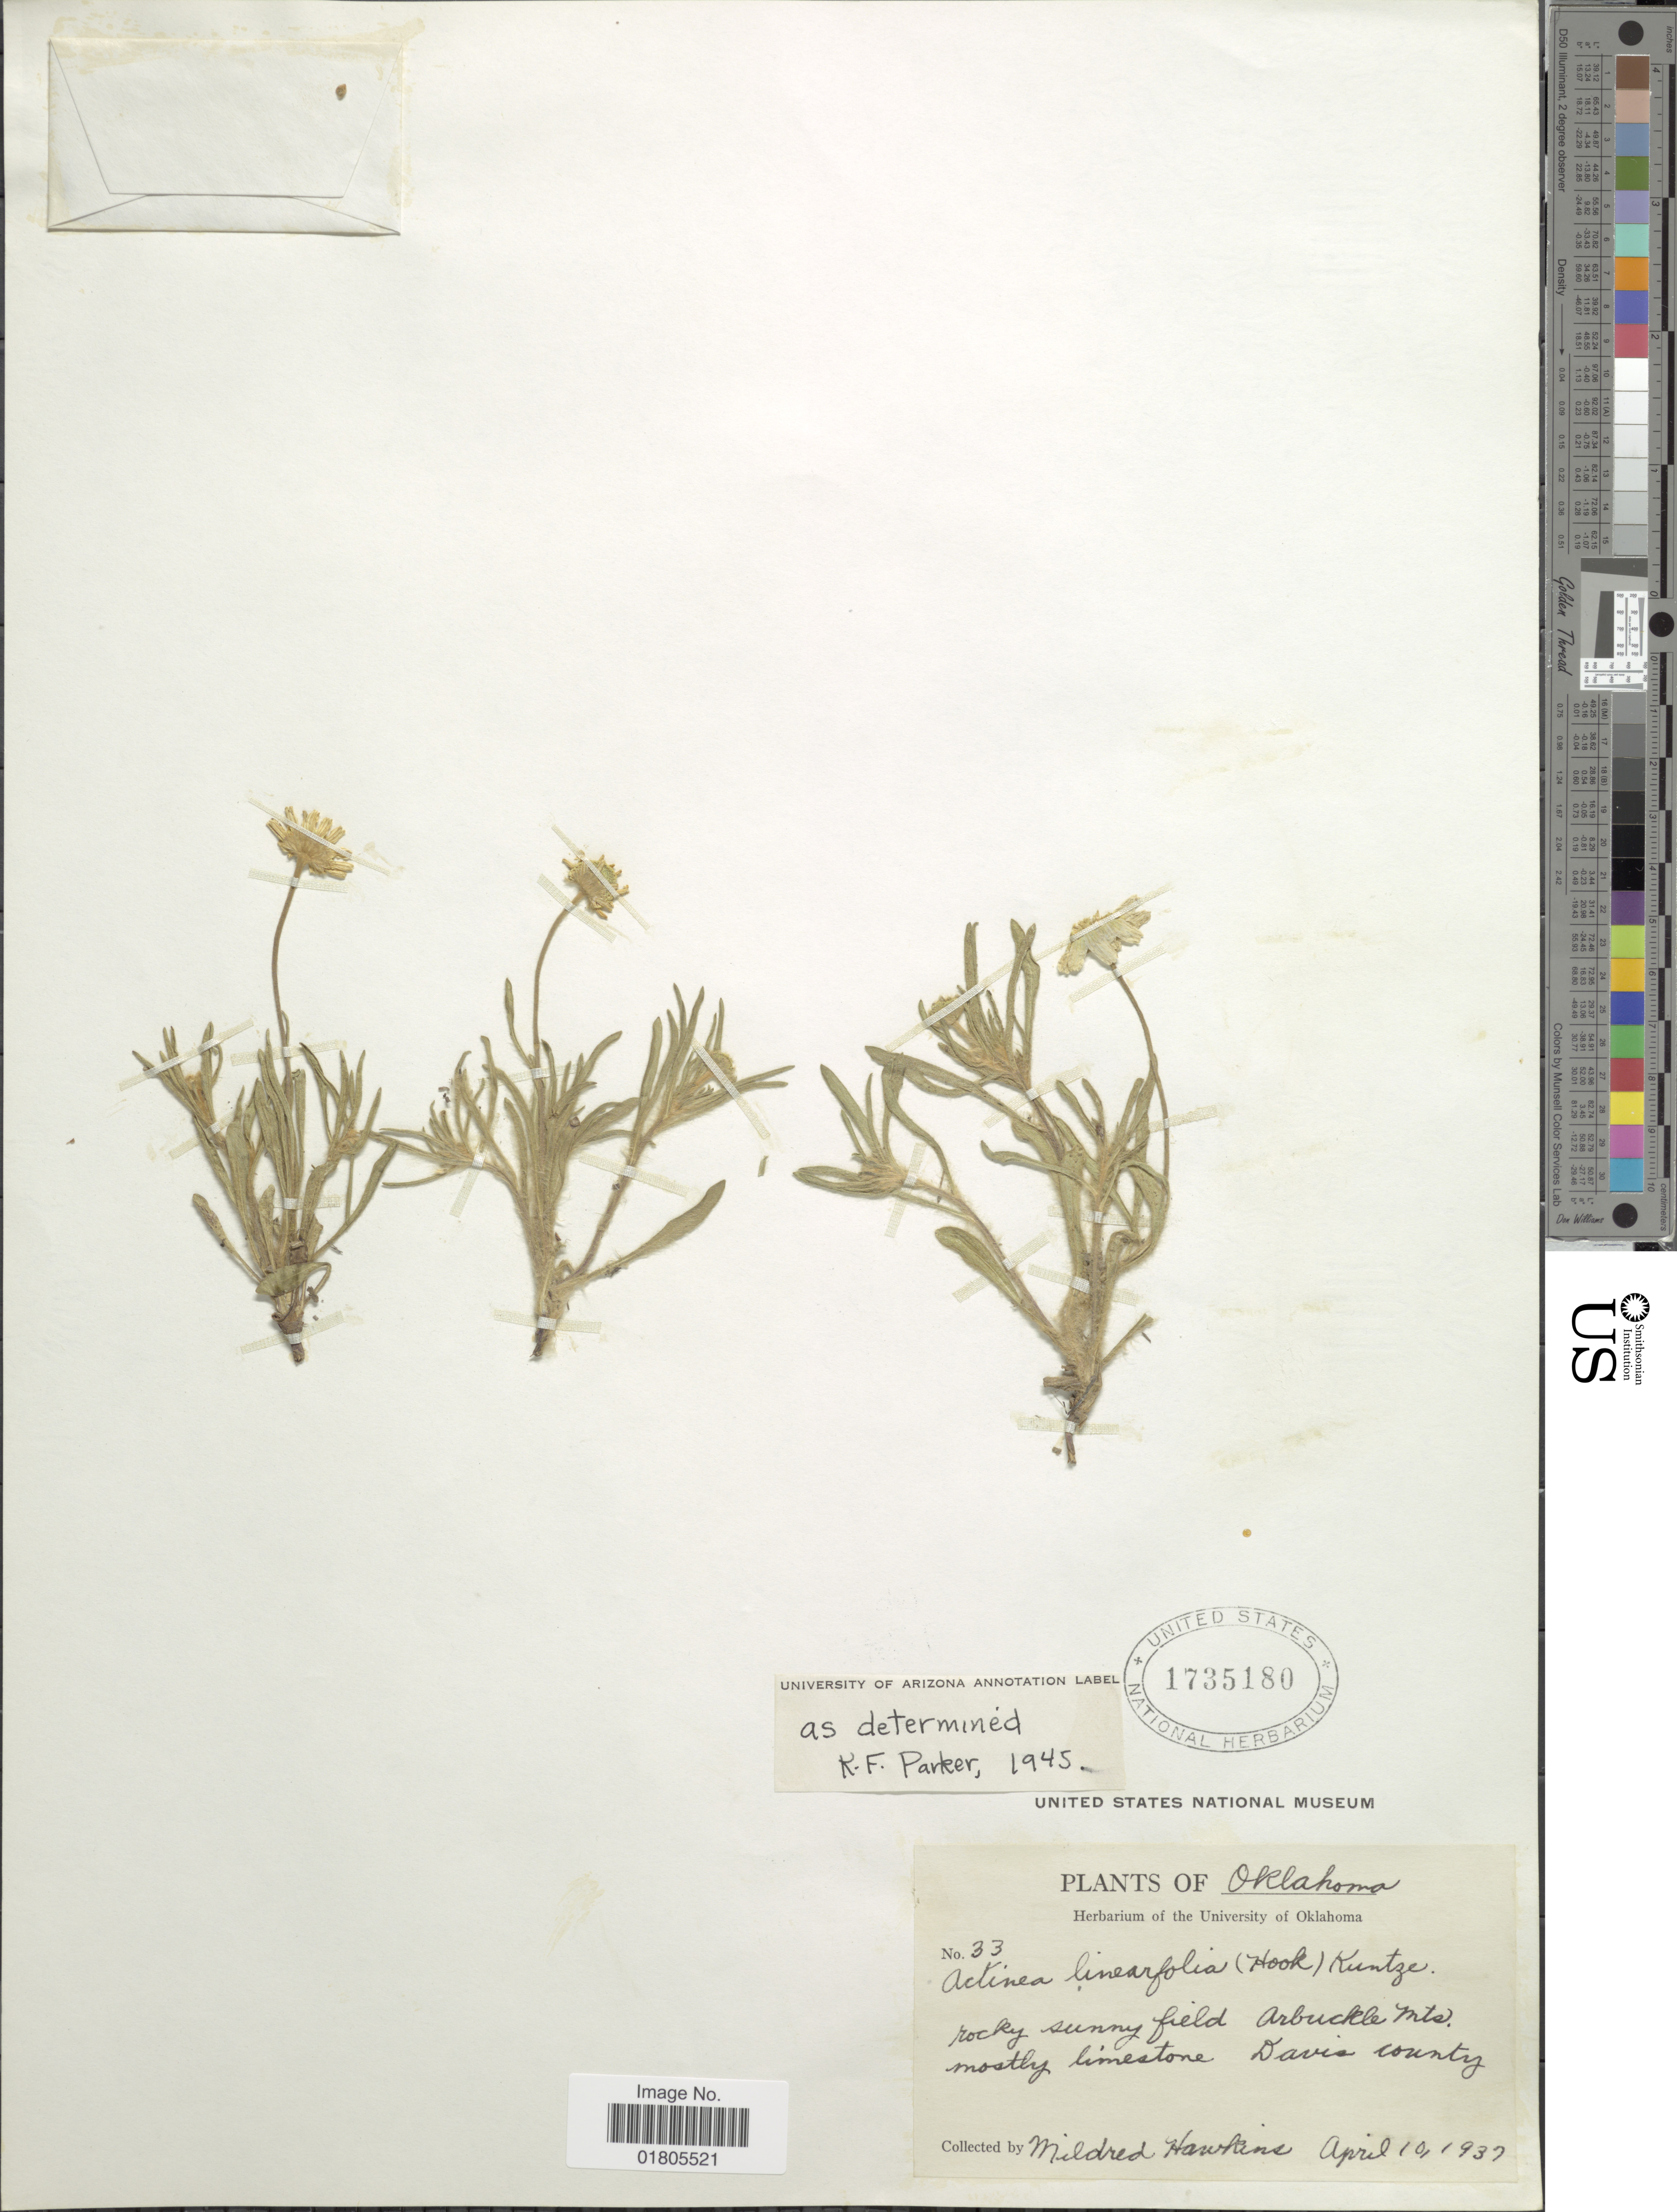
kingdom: Plantae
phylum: Tracheophyta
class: Magnoliopsida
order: Asterales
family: Asteraceae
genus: Actinea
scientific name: Actinea linearifolia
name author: (Hook.) Kuntze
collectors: M. Hawkins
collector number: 33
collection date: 1937-04-10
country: United States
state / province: Oklahoma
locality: Rocky sunny field Arbuckle Mts. Mostly limestone, Davis County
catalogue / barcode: US 1735180